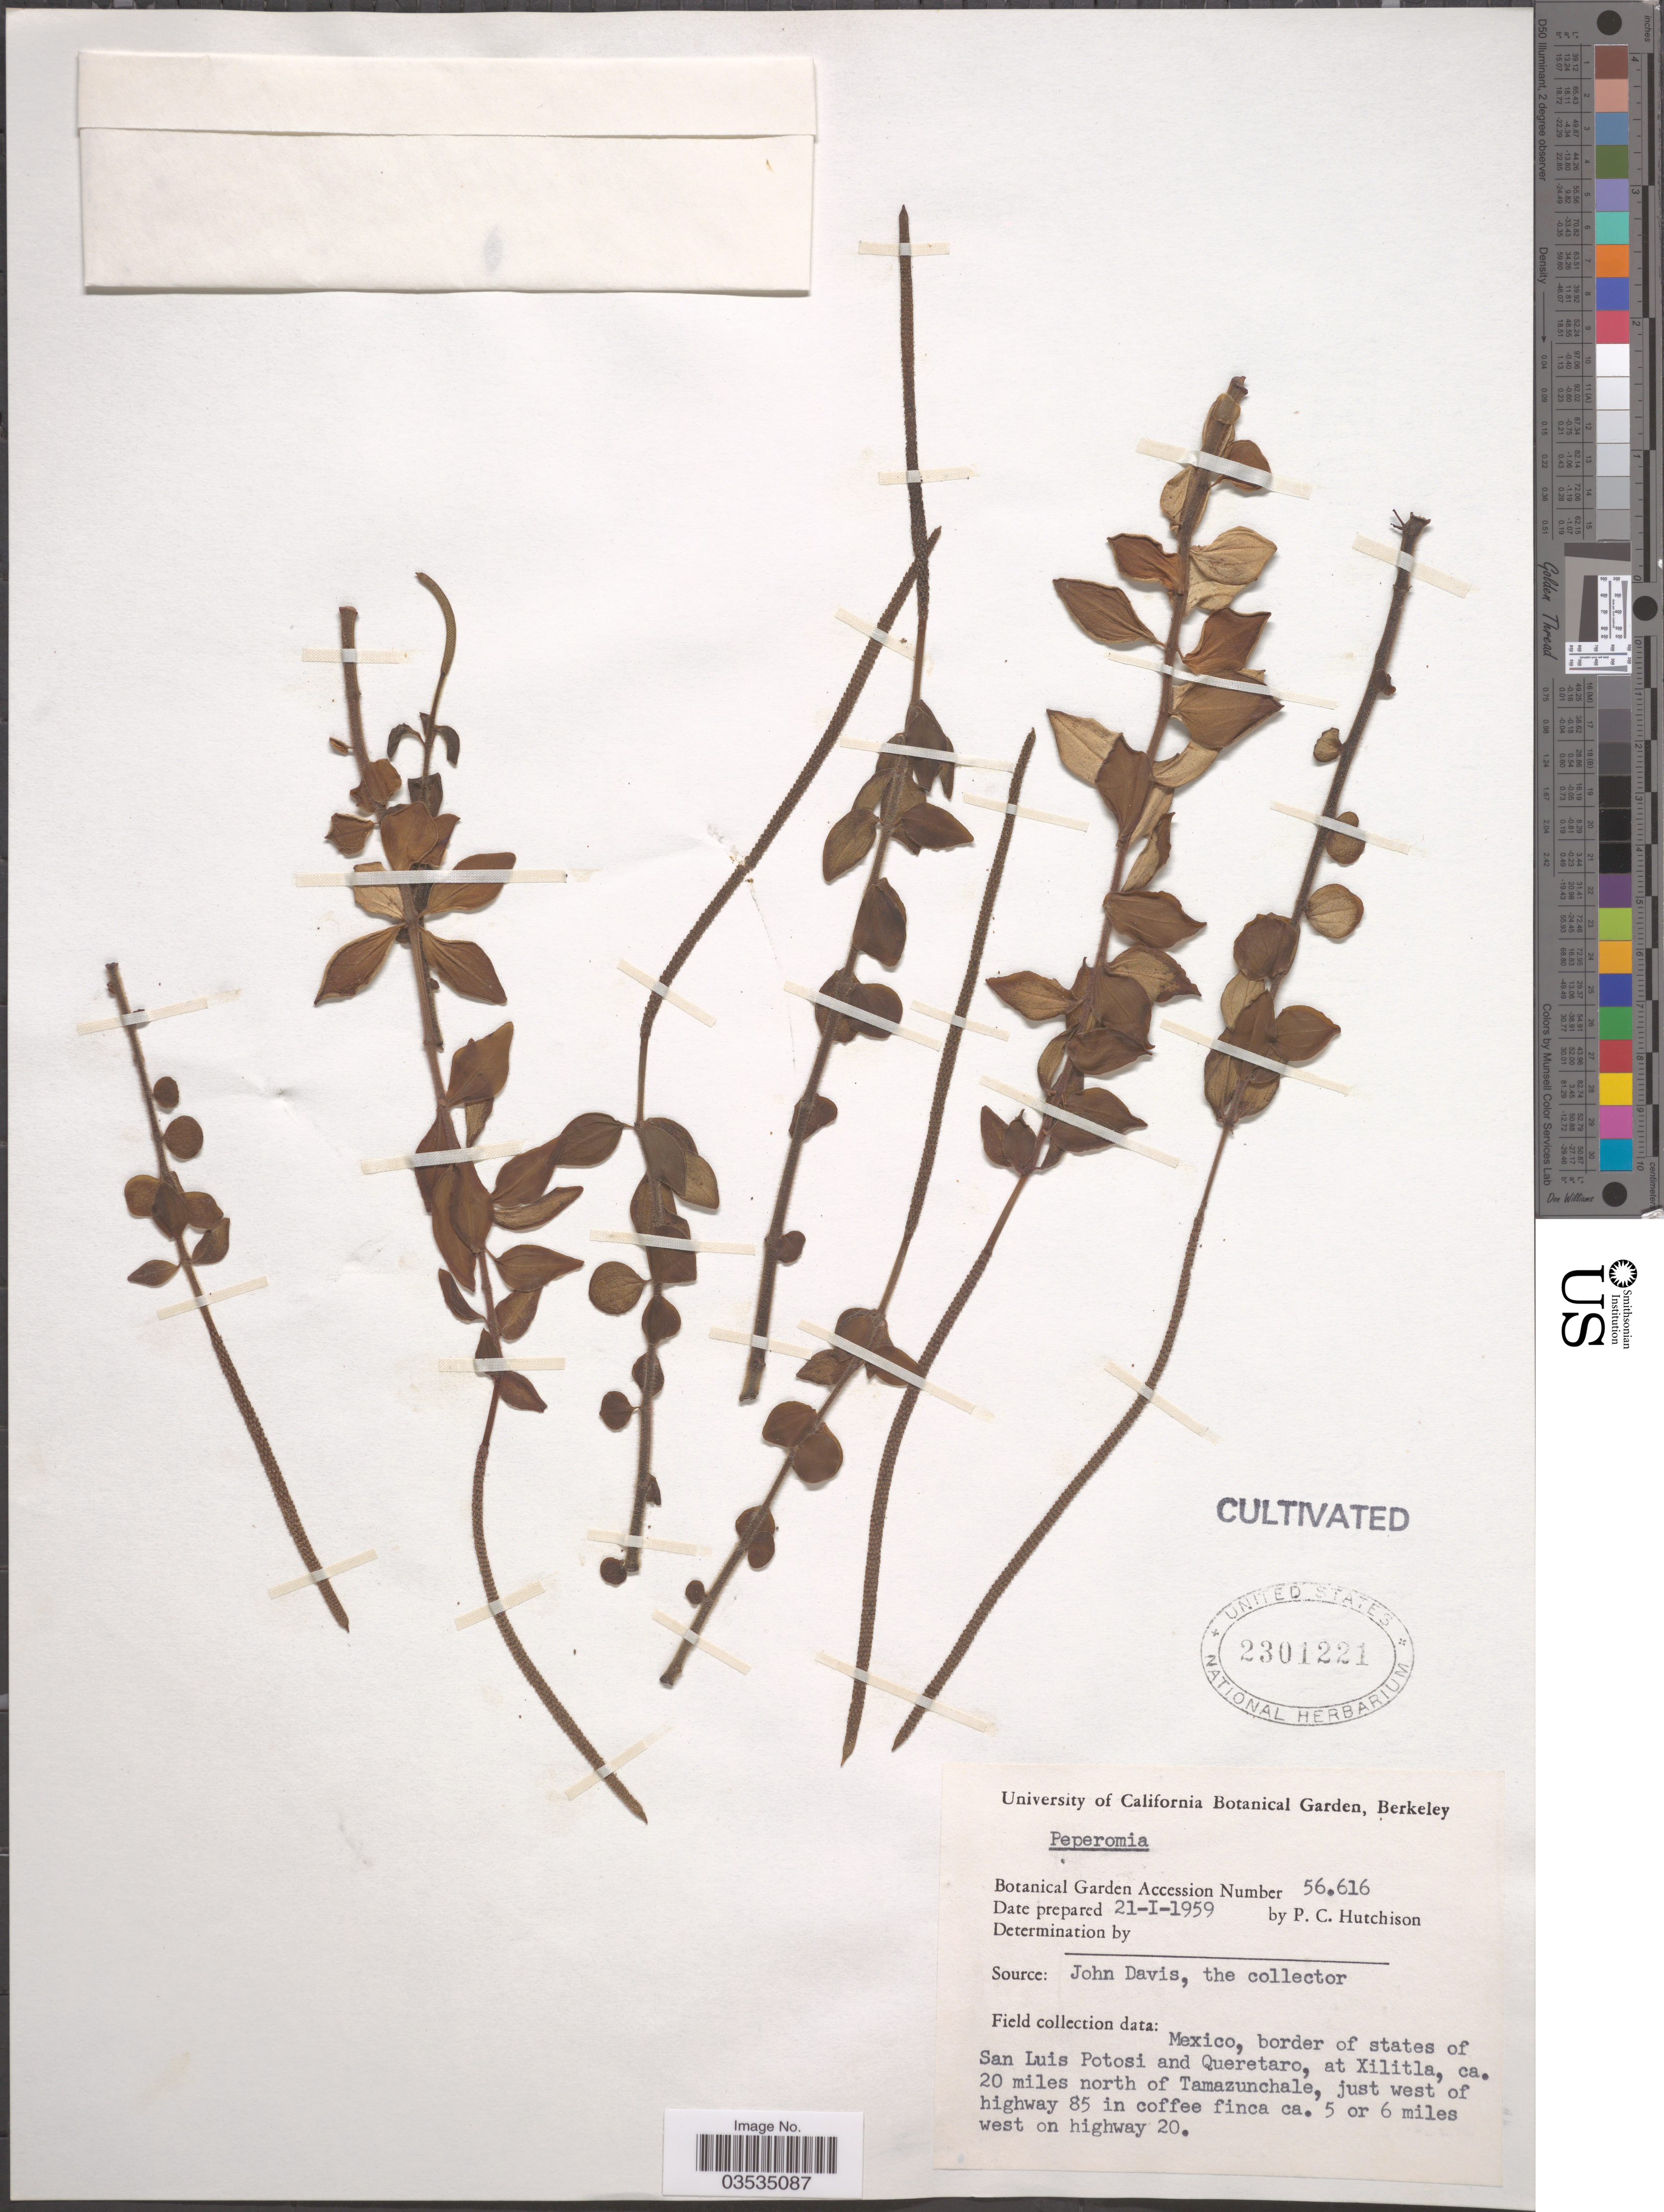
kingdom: Plantae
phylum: Tracheophyta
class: Magnoliopsida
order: Piperales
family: Piperaceae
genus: Peperomia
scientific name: Peperomia sp.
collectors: P. C. Hutchison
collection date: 1959-01-21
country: United States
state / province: California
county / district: Alameda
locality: University of California Botanical Garden, Berkeley.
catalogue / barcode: US 2301221